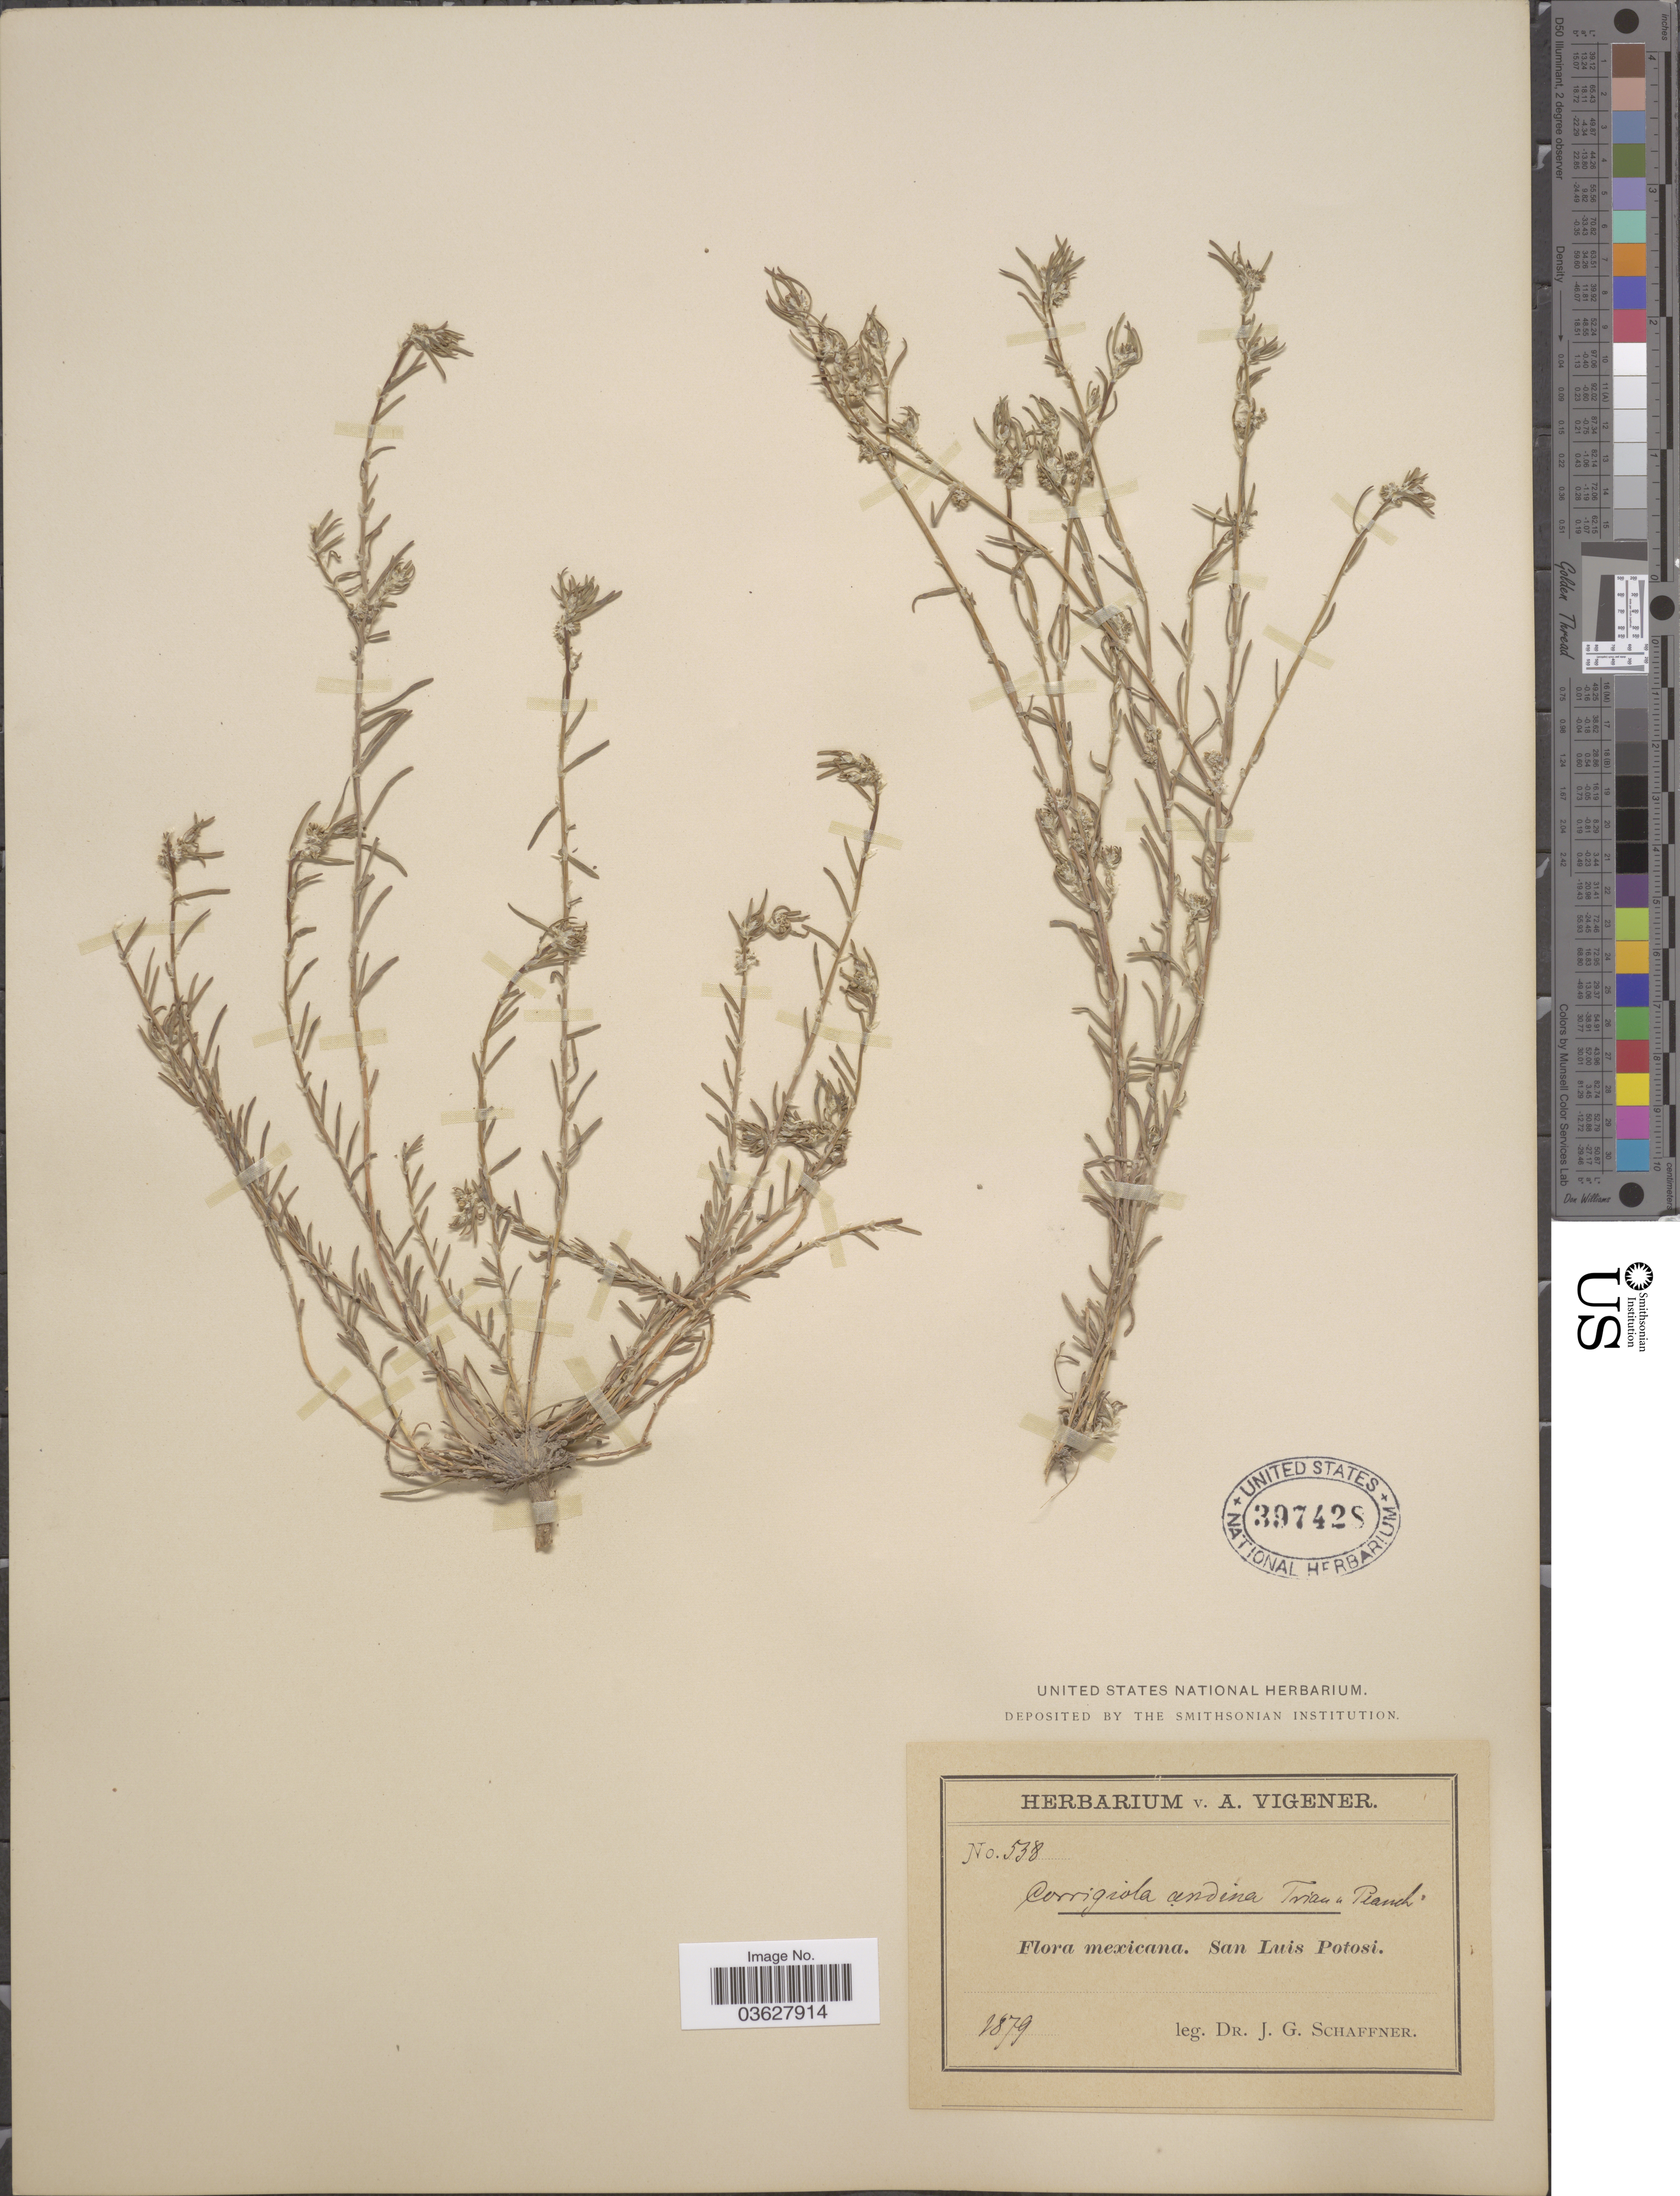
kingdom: Plantae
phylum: Tracheophyta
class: Magnoliopsida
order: Caryophyllales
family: Caryophyllaceae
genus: Corrigiola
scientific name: Corrigiola sp.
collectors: J. G. Schaffner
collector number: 538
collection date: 1879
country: Mexico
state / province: San Luis Potosí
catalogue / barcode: US 397428